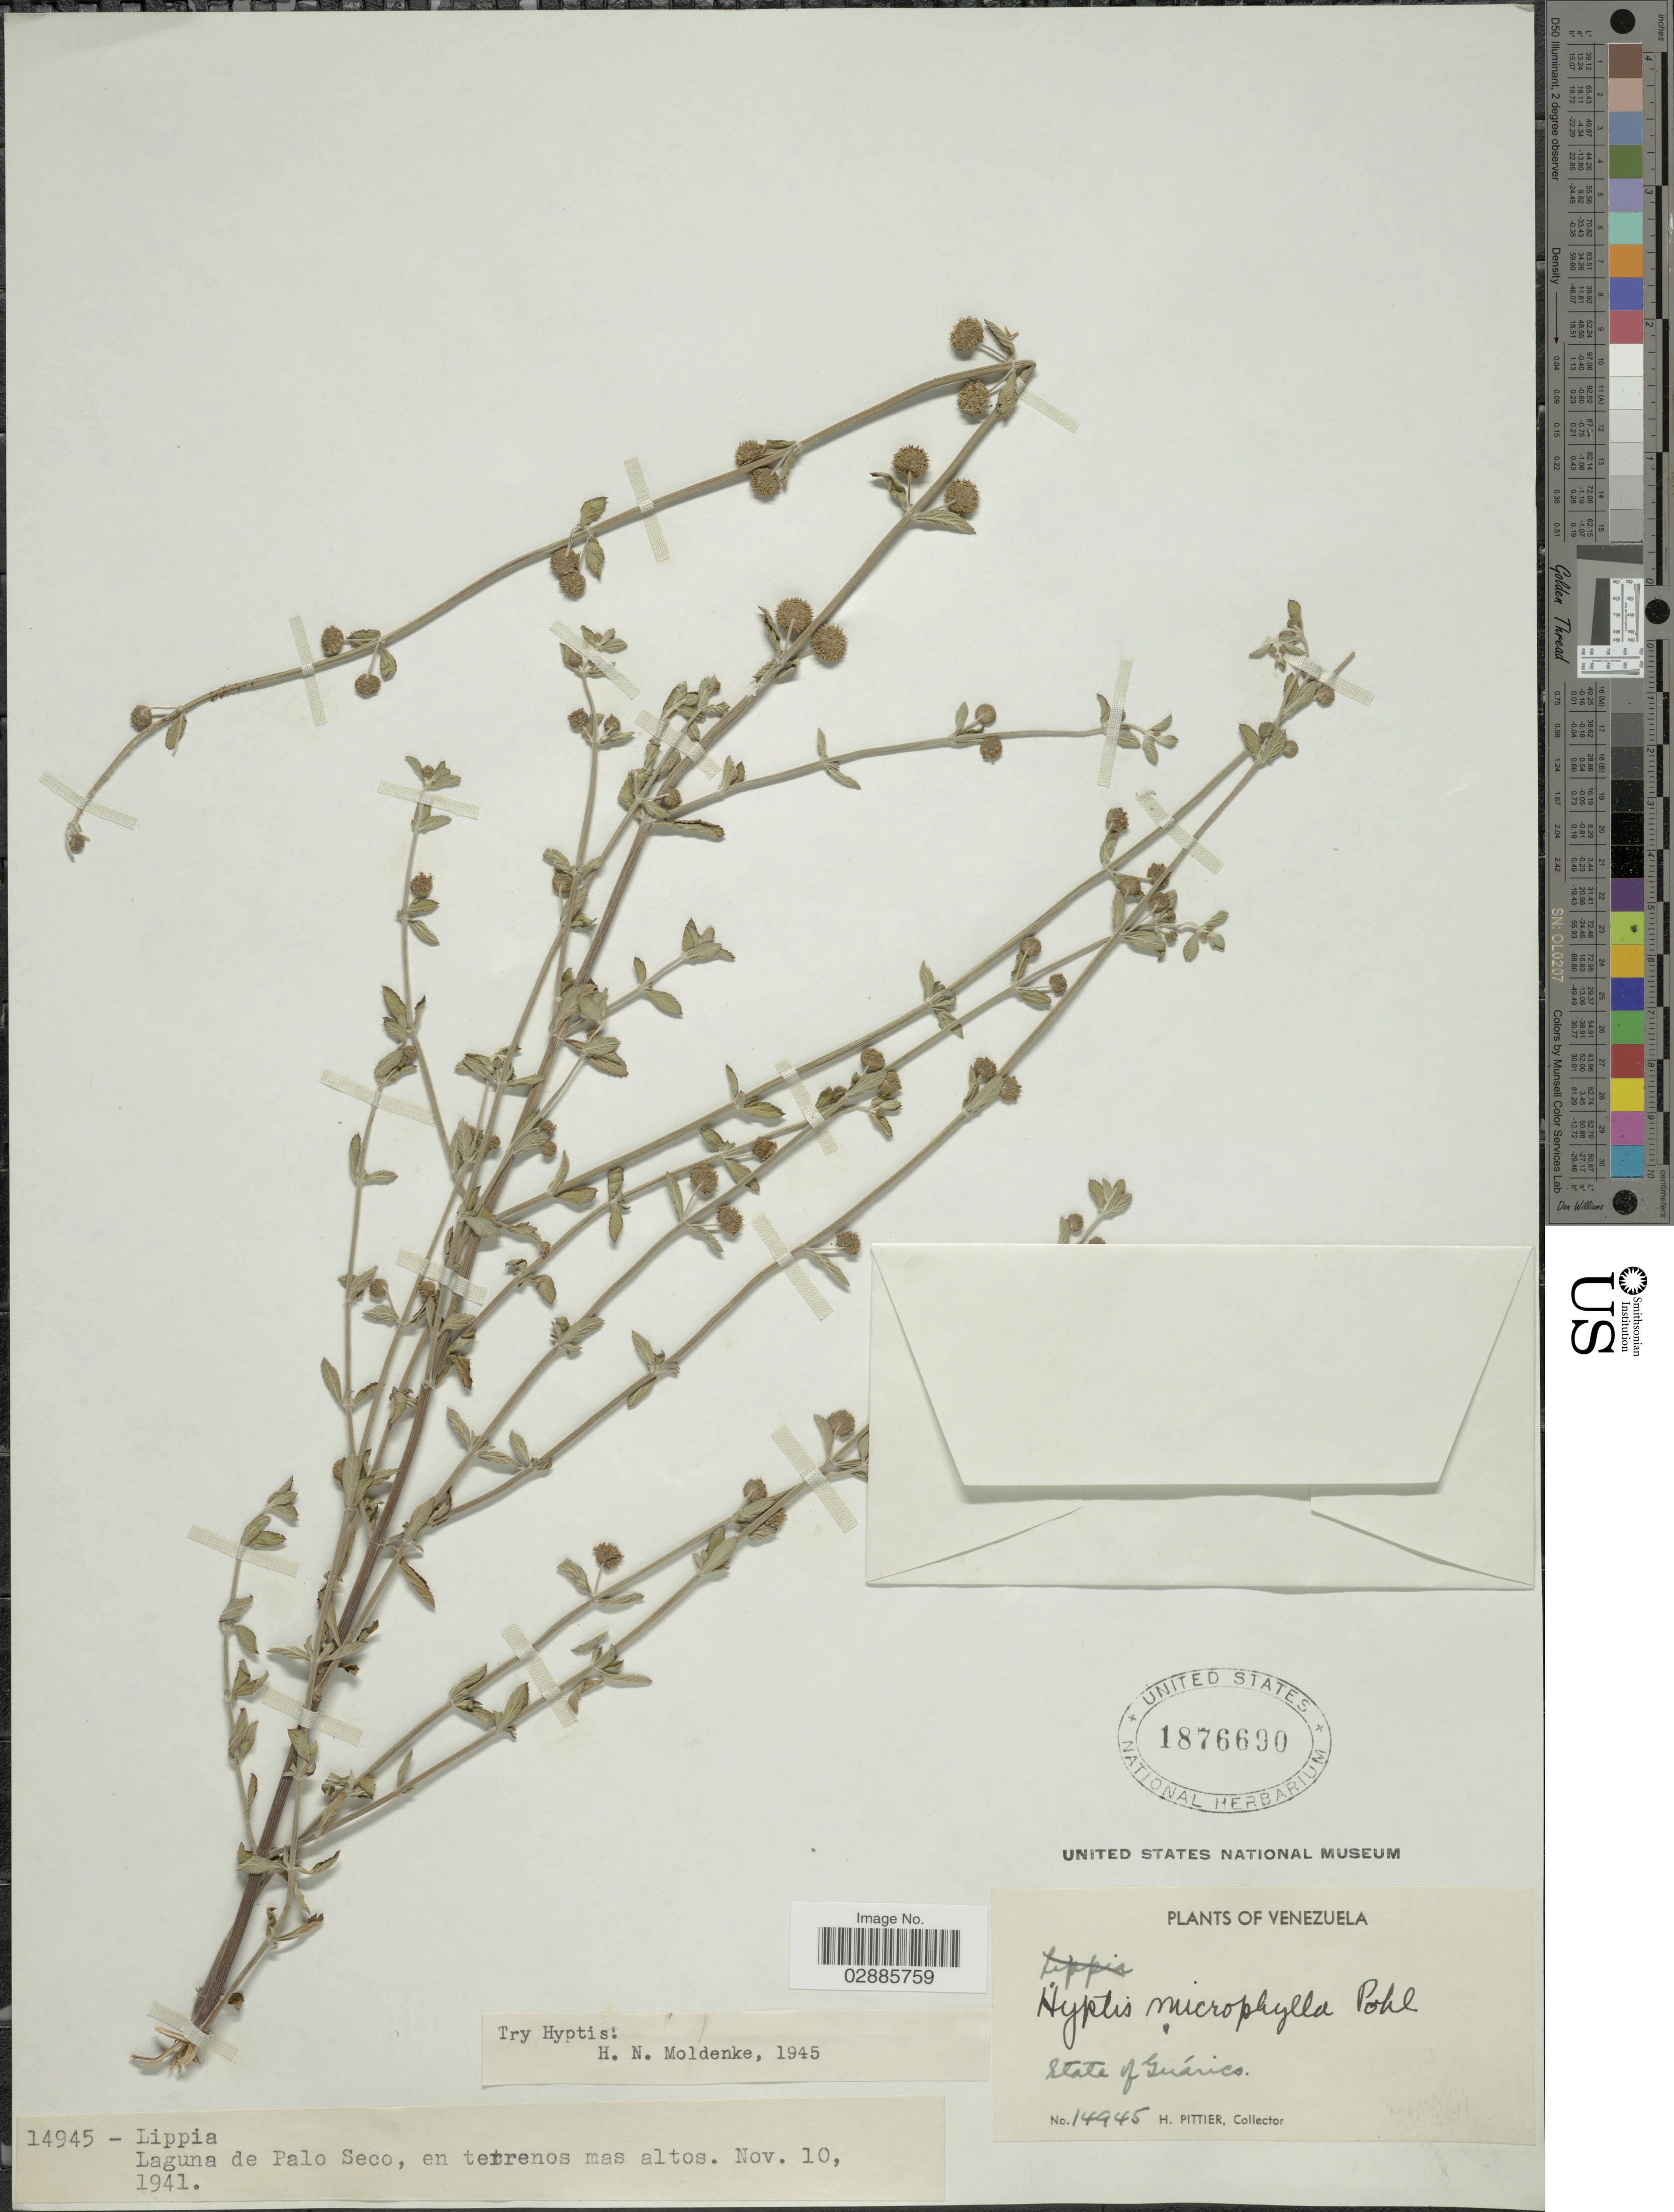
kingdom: Plantae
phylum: Tracheophyta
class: Magnoliopsida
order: Lamiales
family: Lamiaceae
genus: Hyptis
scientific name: Hyptis microphylla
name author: Pohl ex Benth.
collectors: H. F. Pittier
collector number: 14945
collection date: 1941-11-10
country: Venezuela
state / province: Guárico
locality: Laguna de Palo Seco.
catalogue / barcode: US 1876690